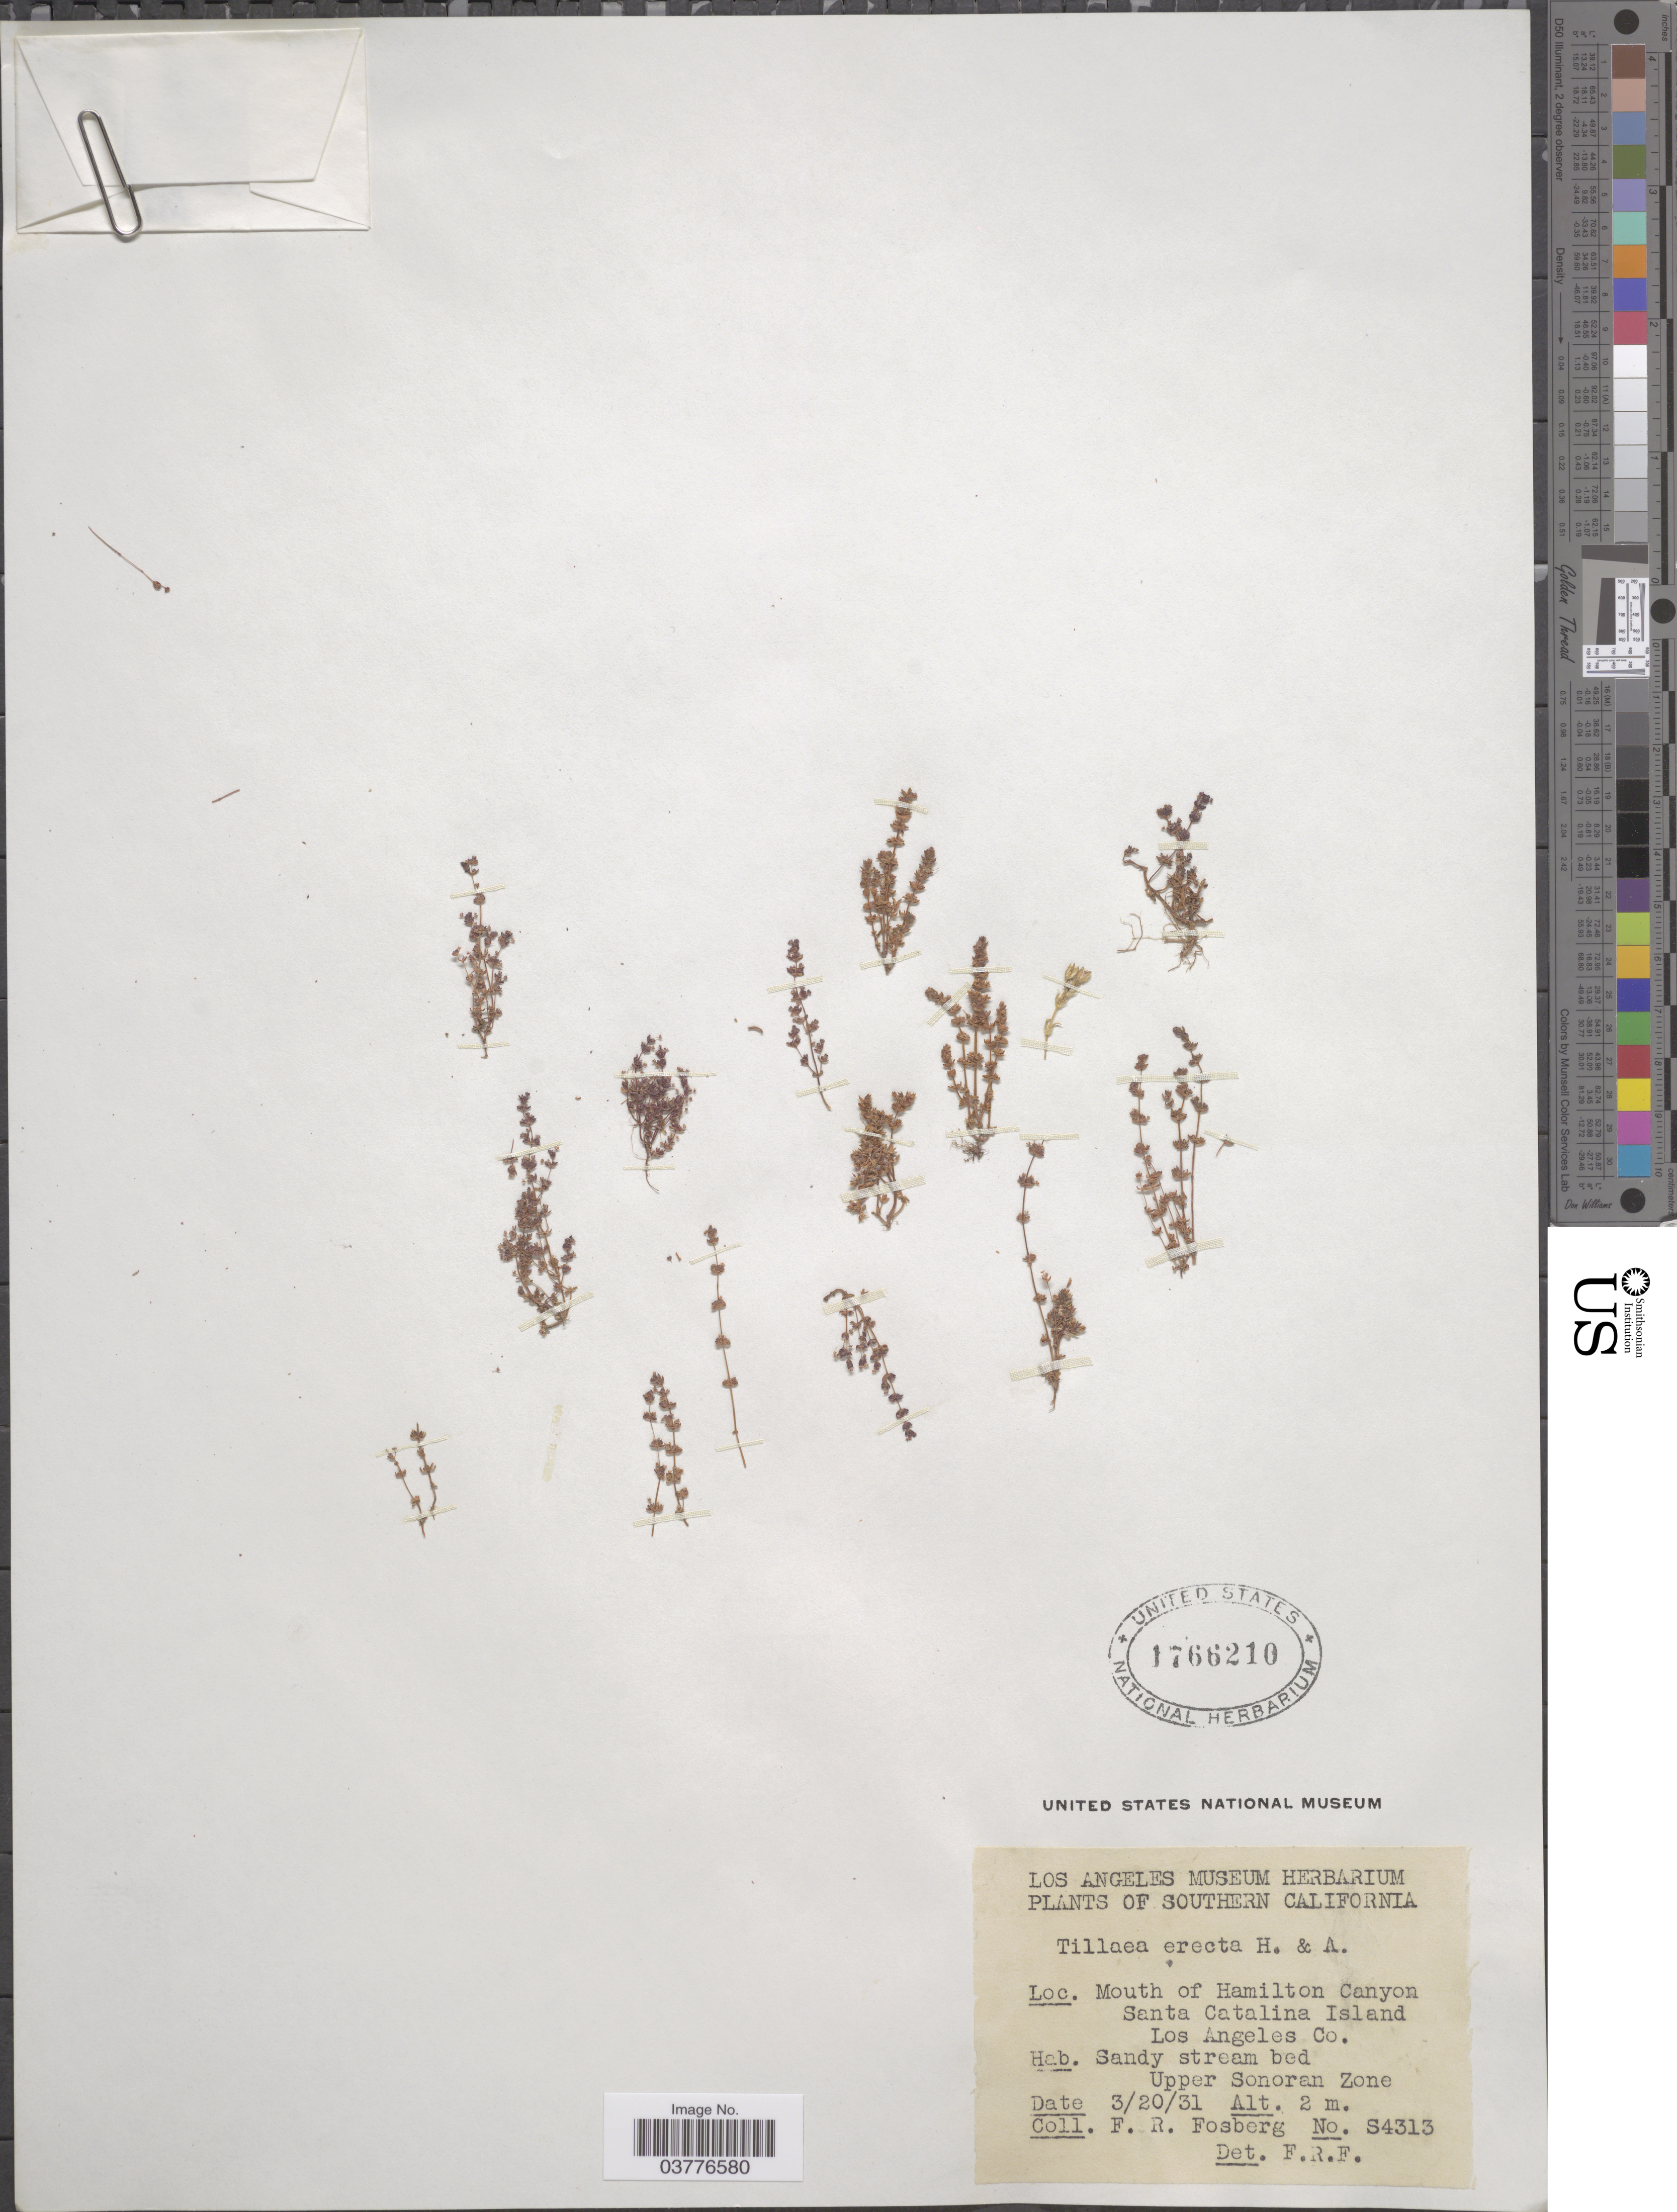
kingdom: Plantae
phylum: Tracheophyta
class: Magnoliopsida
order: Saxifragales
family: Crassulaceae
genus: Crassula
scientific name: Crassula connata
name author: (Ruiz & Pav.) A. Berger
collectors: F. R. Fosberg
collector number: S4313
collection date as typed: Transcribed d/m/y: 20/3/31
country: United States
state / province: California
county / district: Los Angeles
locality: Southern California. Mouth of Hamilton Canyon. Santa Catalina Island. Los Angeles Co. Upper Sonoran Zone.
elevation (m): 2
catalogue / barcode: US 1766210